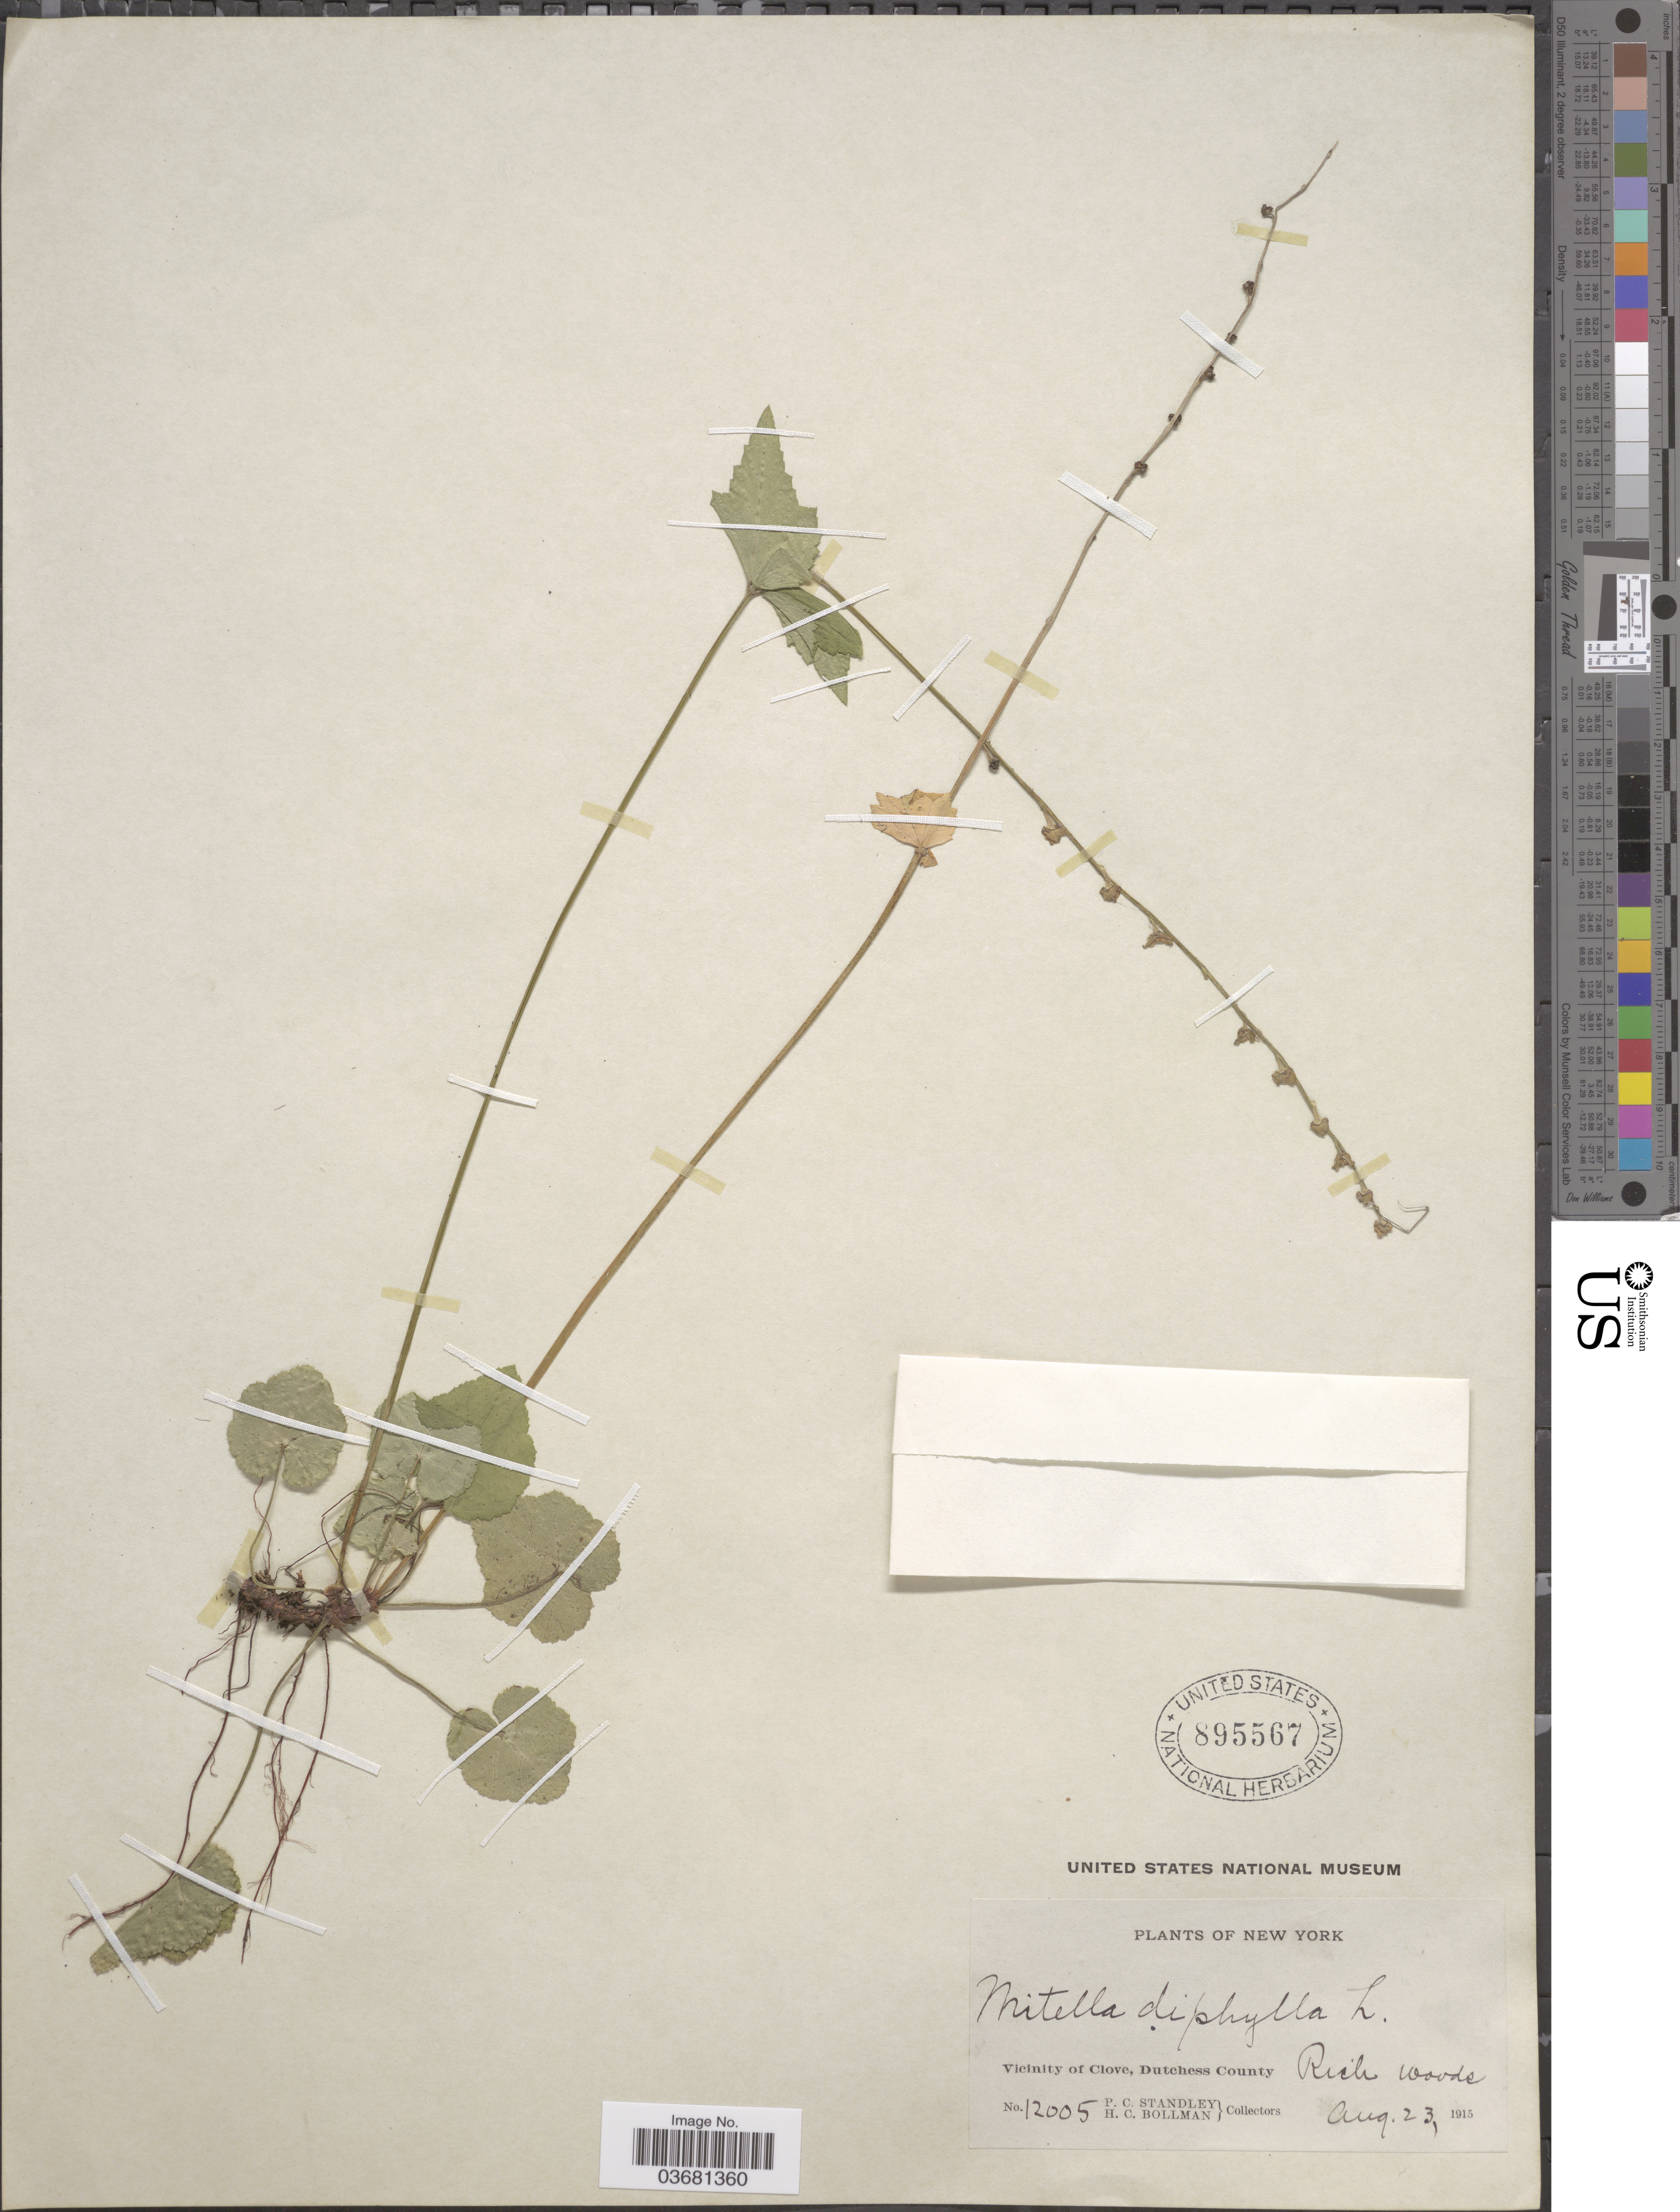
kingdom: Plantae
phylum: Tracheophyta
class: Magnoliopsida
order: Saxifragales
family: Saxifragaceae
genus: Mitella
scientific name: Mitella diphylla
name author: L.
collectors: P. C. Standley & H. C. Bollman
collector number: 12005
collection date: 1915-08-23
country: United States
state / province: New York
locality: Vicinity of Clove, Dutchess County.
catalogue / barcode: US 895567